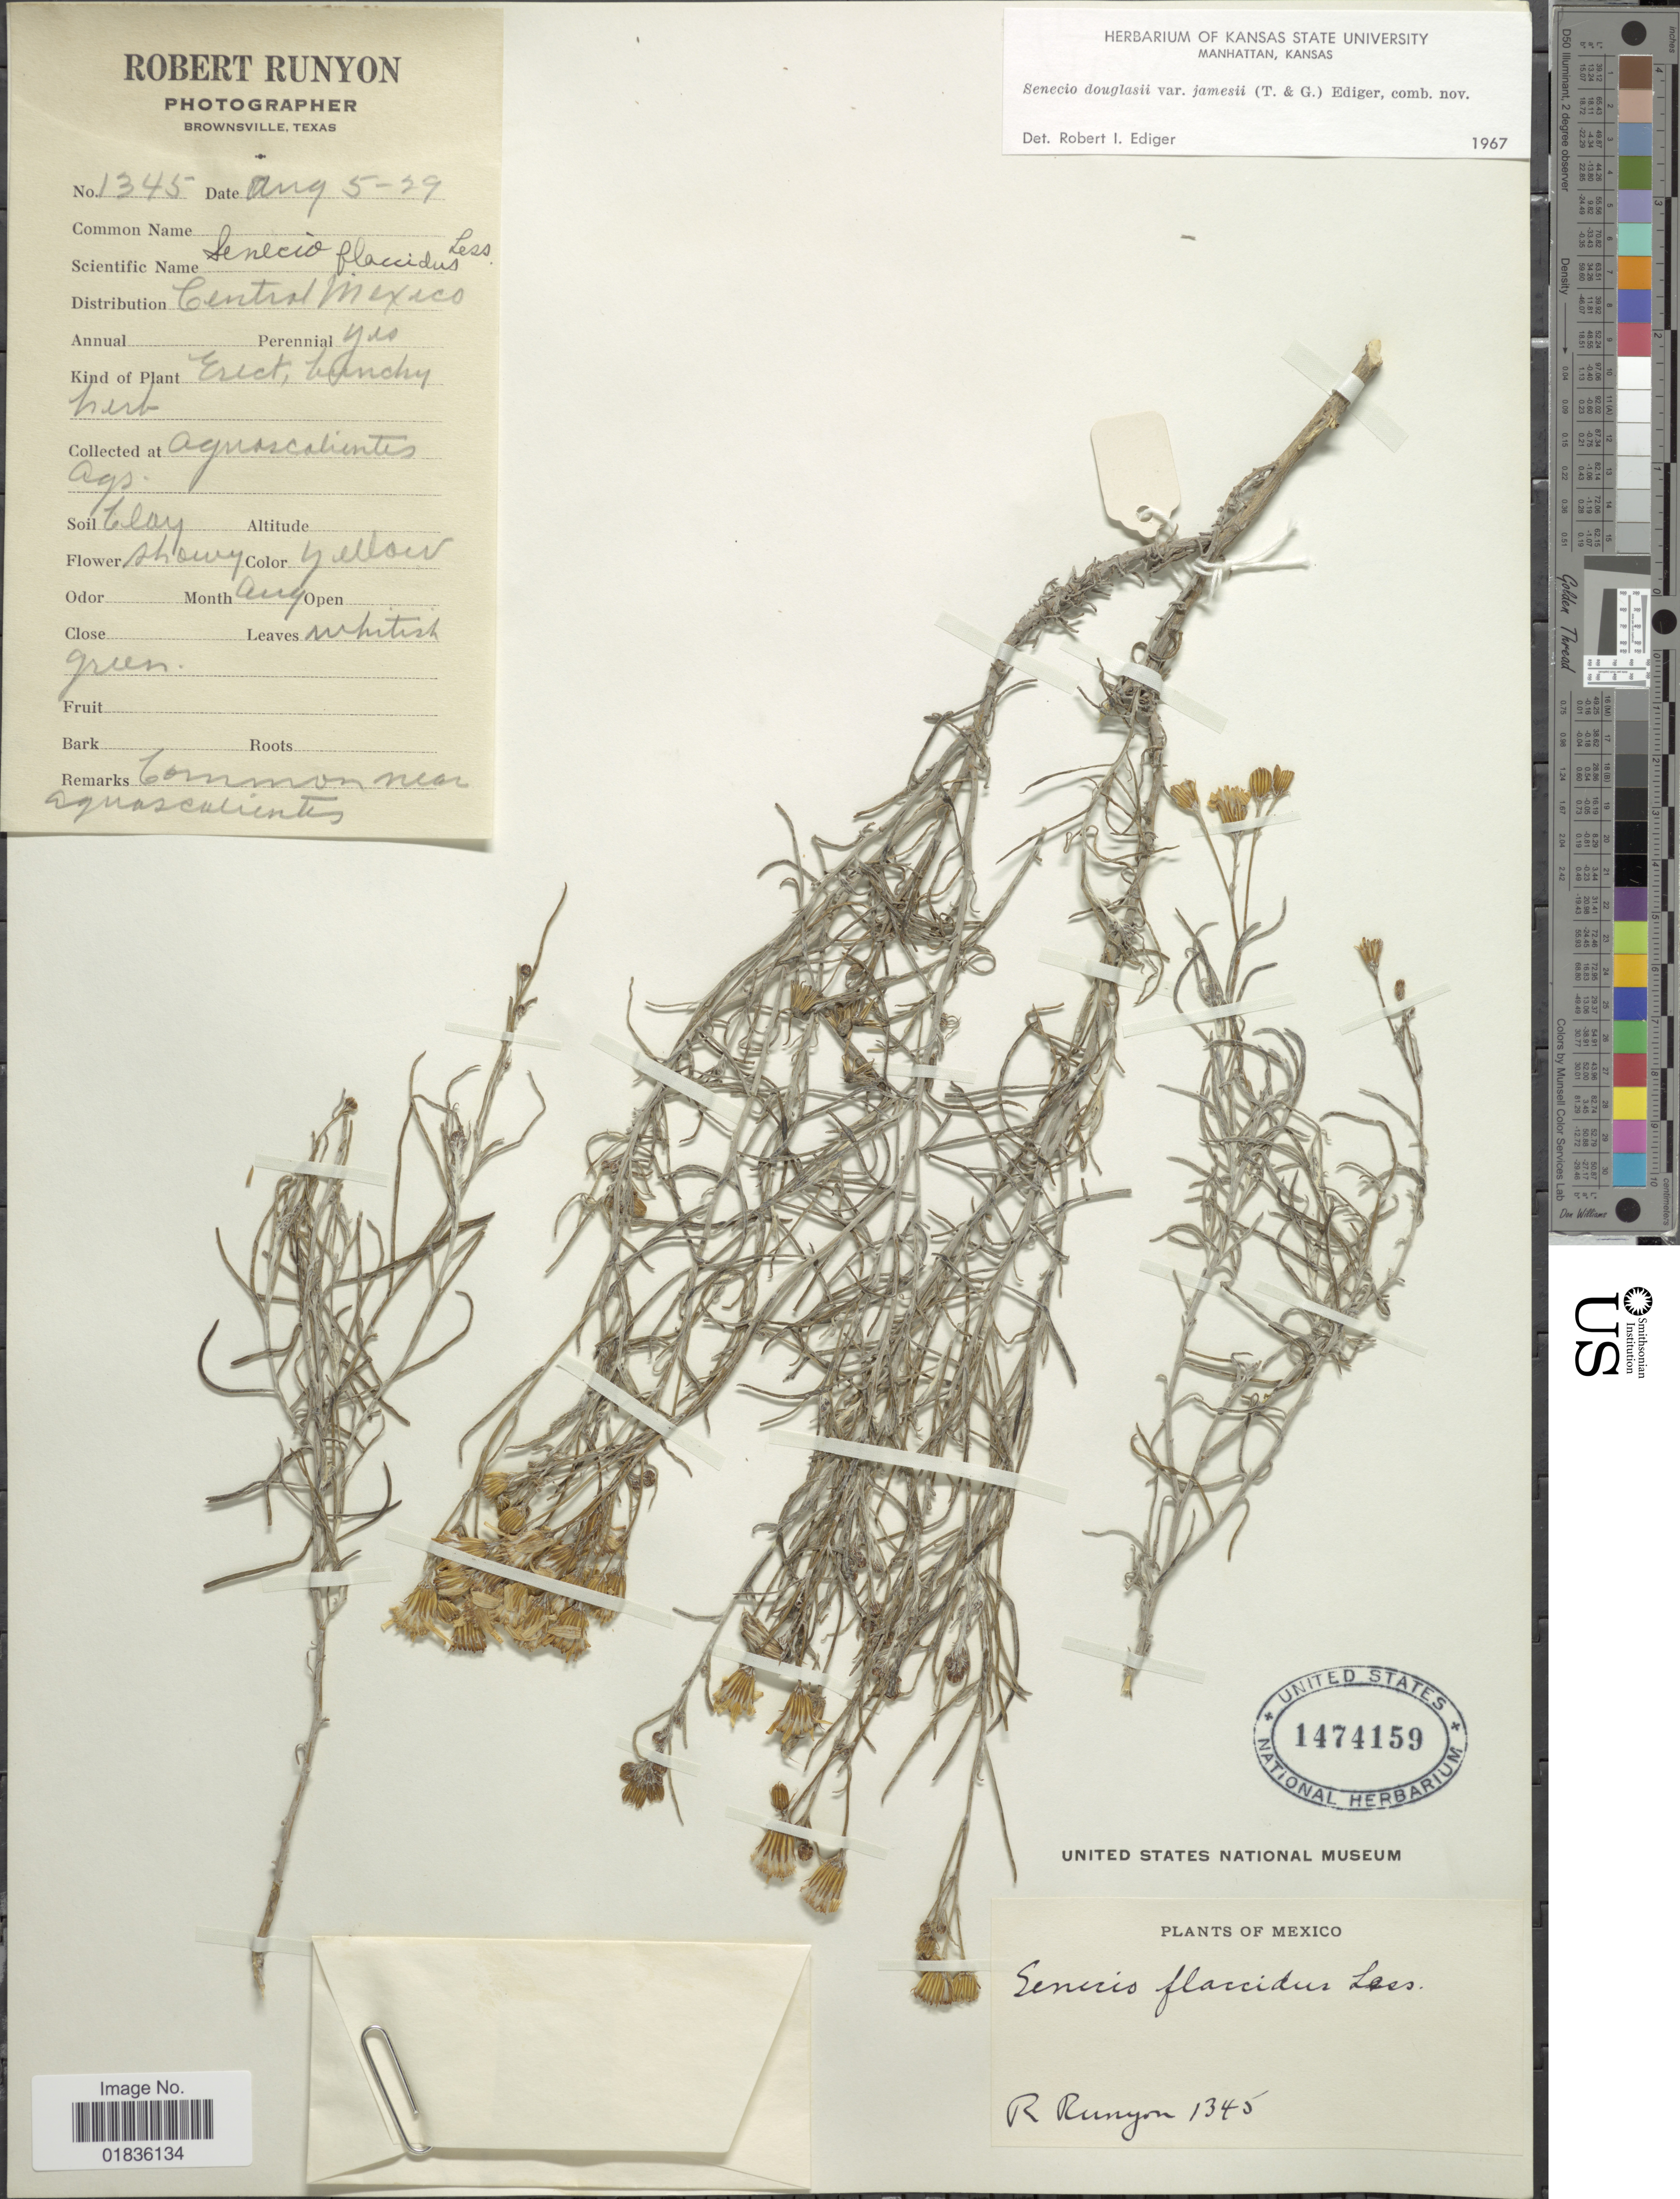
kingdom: Plantae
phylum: Tracheophyta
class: Magnoliopsida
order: Asterales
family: Asteraceae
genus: Senecio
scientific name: Senecio flaccidus var. flaccidus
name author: Less.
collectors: R. Runyon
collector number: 1345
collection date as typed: Transcribed d/m/y: 5/8/29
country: Mexico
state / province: Aguascalientes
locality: Common near Aguascalientes.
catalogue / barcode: US 1474159